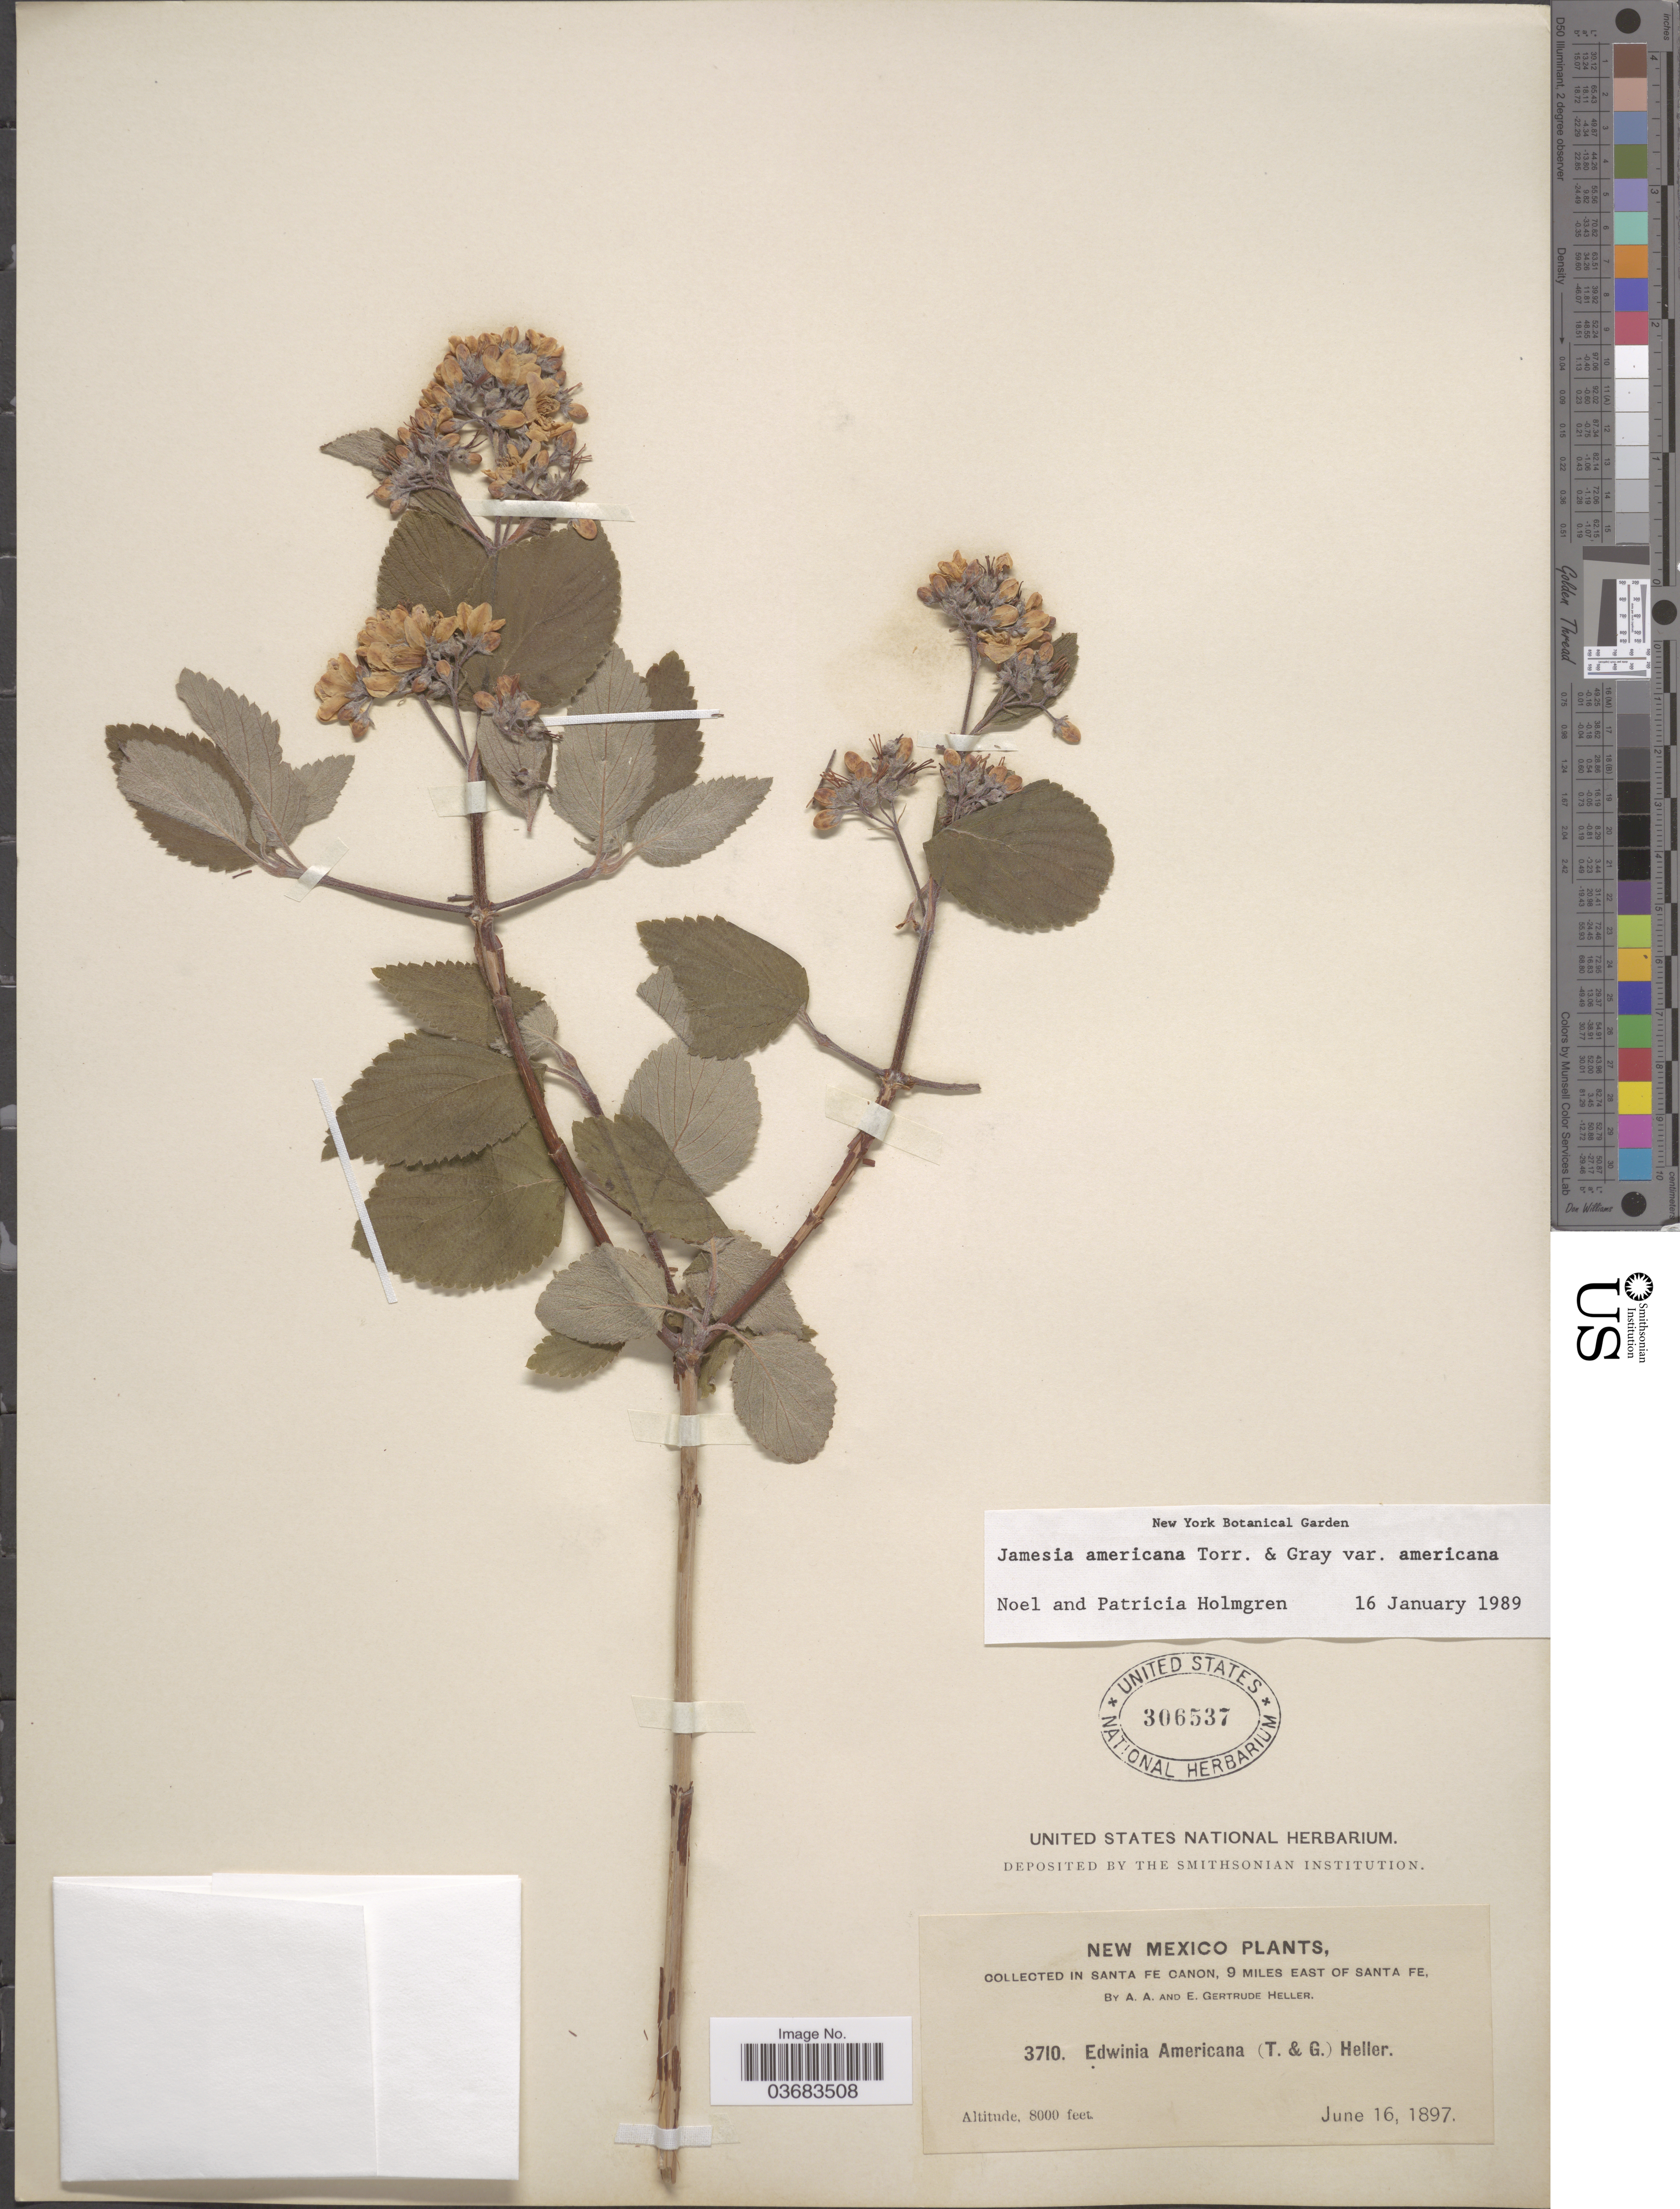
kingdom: Plantae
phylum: Tracheophyta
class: Magnoliopsida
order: Cornales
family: Hydrangeaceae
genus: Edwinia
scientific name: Edwinia americana var. americana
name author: (Torr. & A. Gray) A. Heller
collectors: A. A. Heller & E. G. Heller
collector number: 3710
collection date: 1897-06-16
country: United States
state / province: New Mexico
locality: In Sante Fe Canon, 9 miles east of Santa Fe.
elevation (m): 2438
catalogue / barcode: US 306537